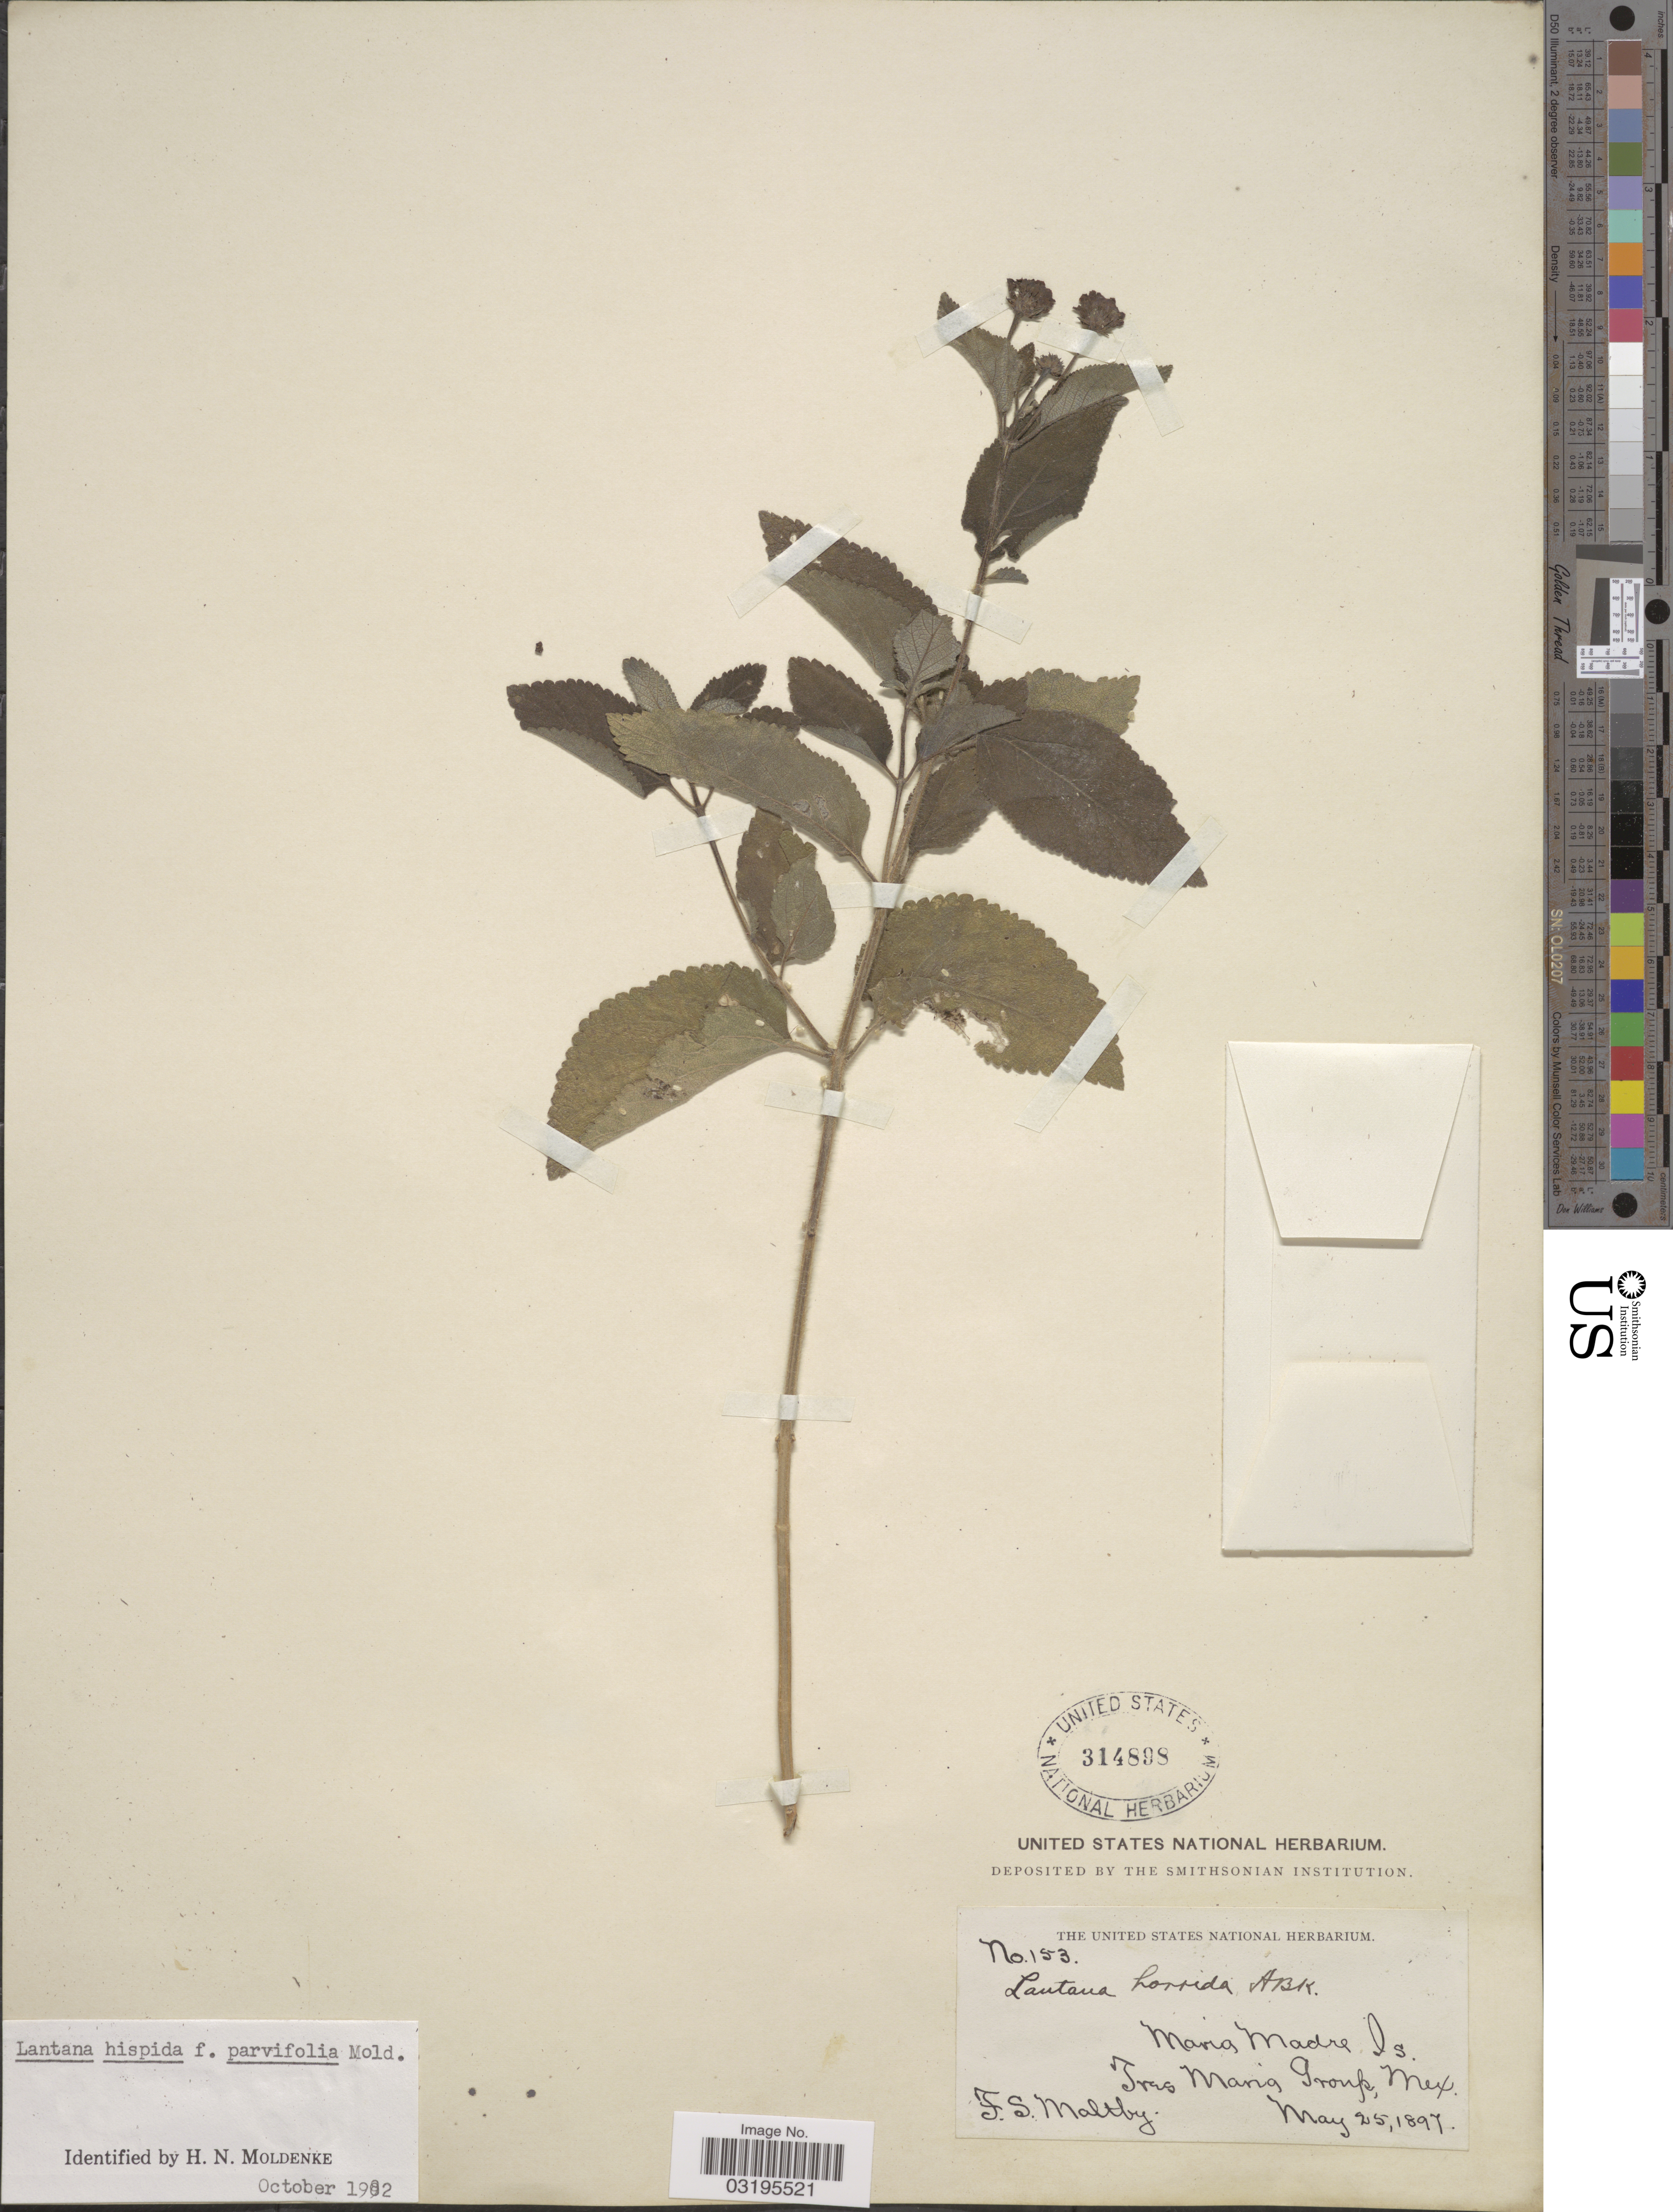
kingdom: Plantae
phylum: Tracheophyta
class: Magnoliopsida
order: Lamiales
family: Verbenaceae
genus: Lantana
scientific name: Lantana hispida f. parvifolia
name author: Kunth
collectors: F. S. Maltby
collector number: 153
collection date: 1897-05-25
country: Mexico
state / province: Nayarit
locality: Maria Madre Is., Tres Maria Group.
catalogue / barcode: US 314898